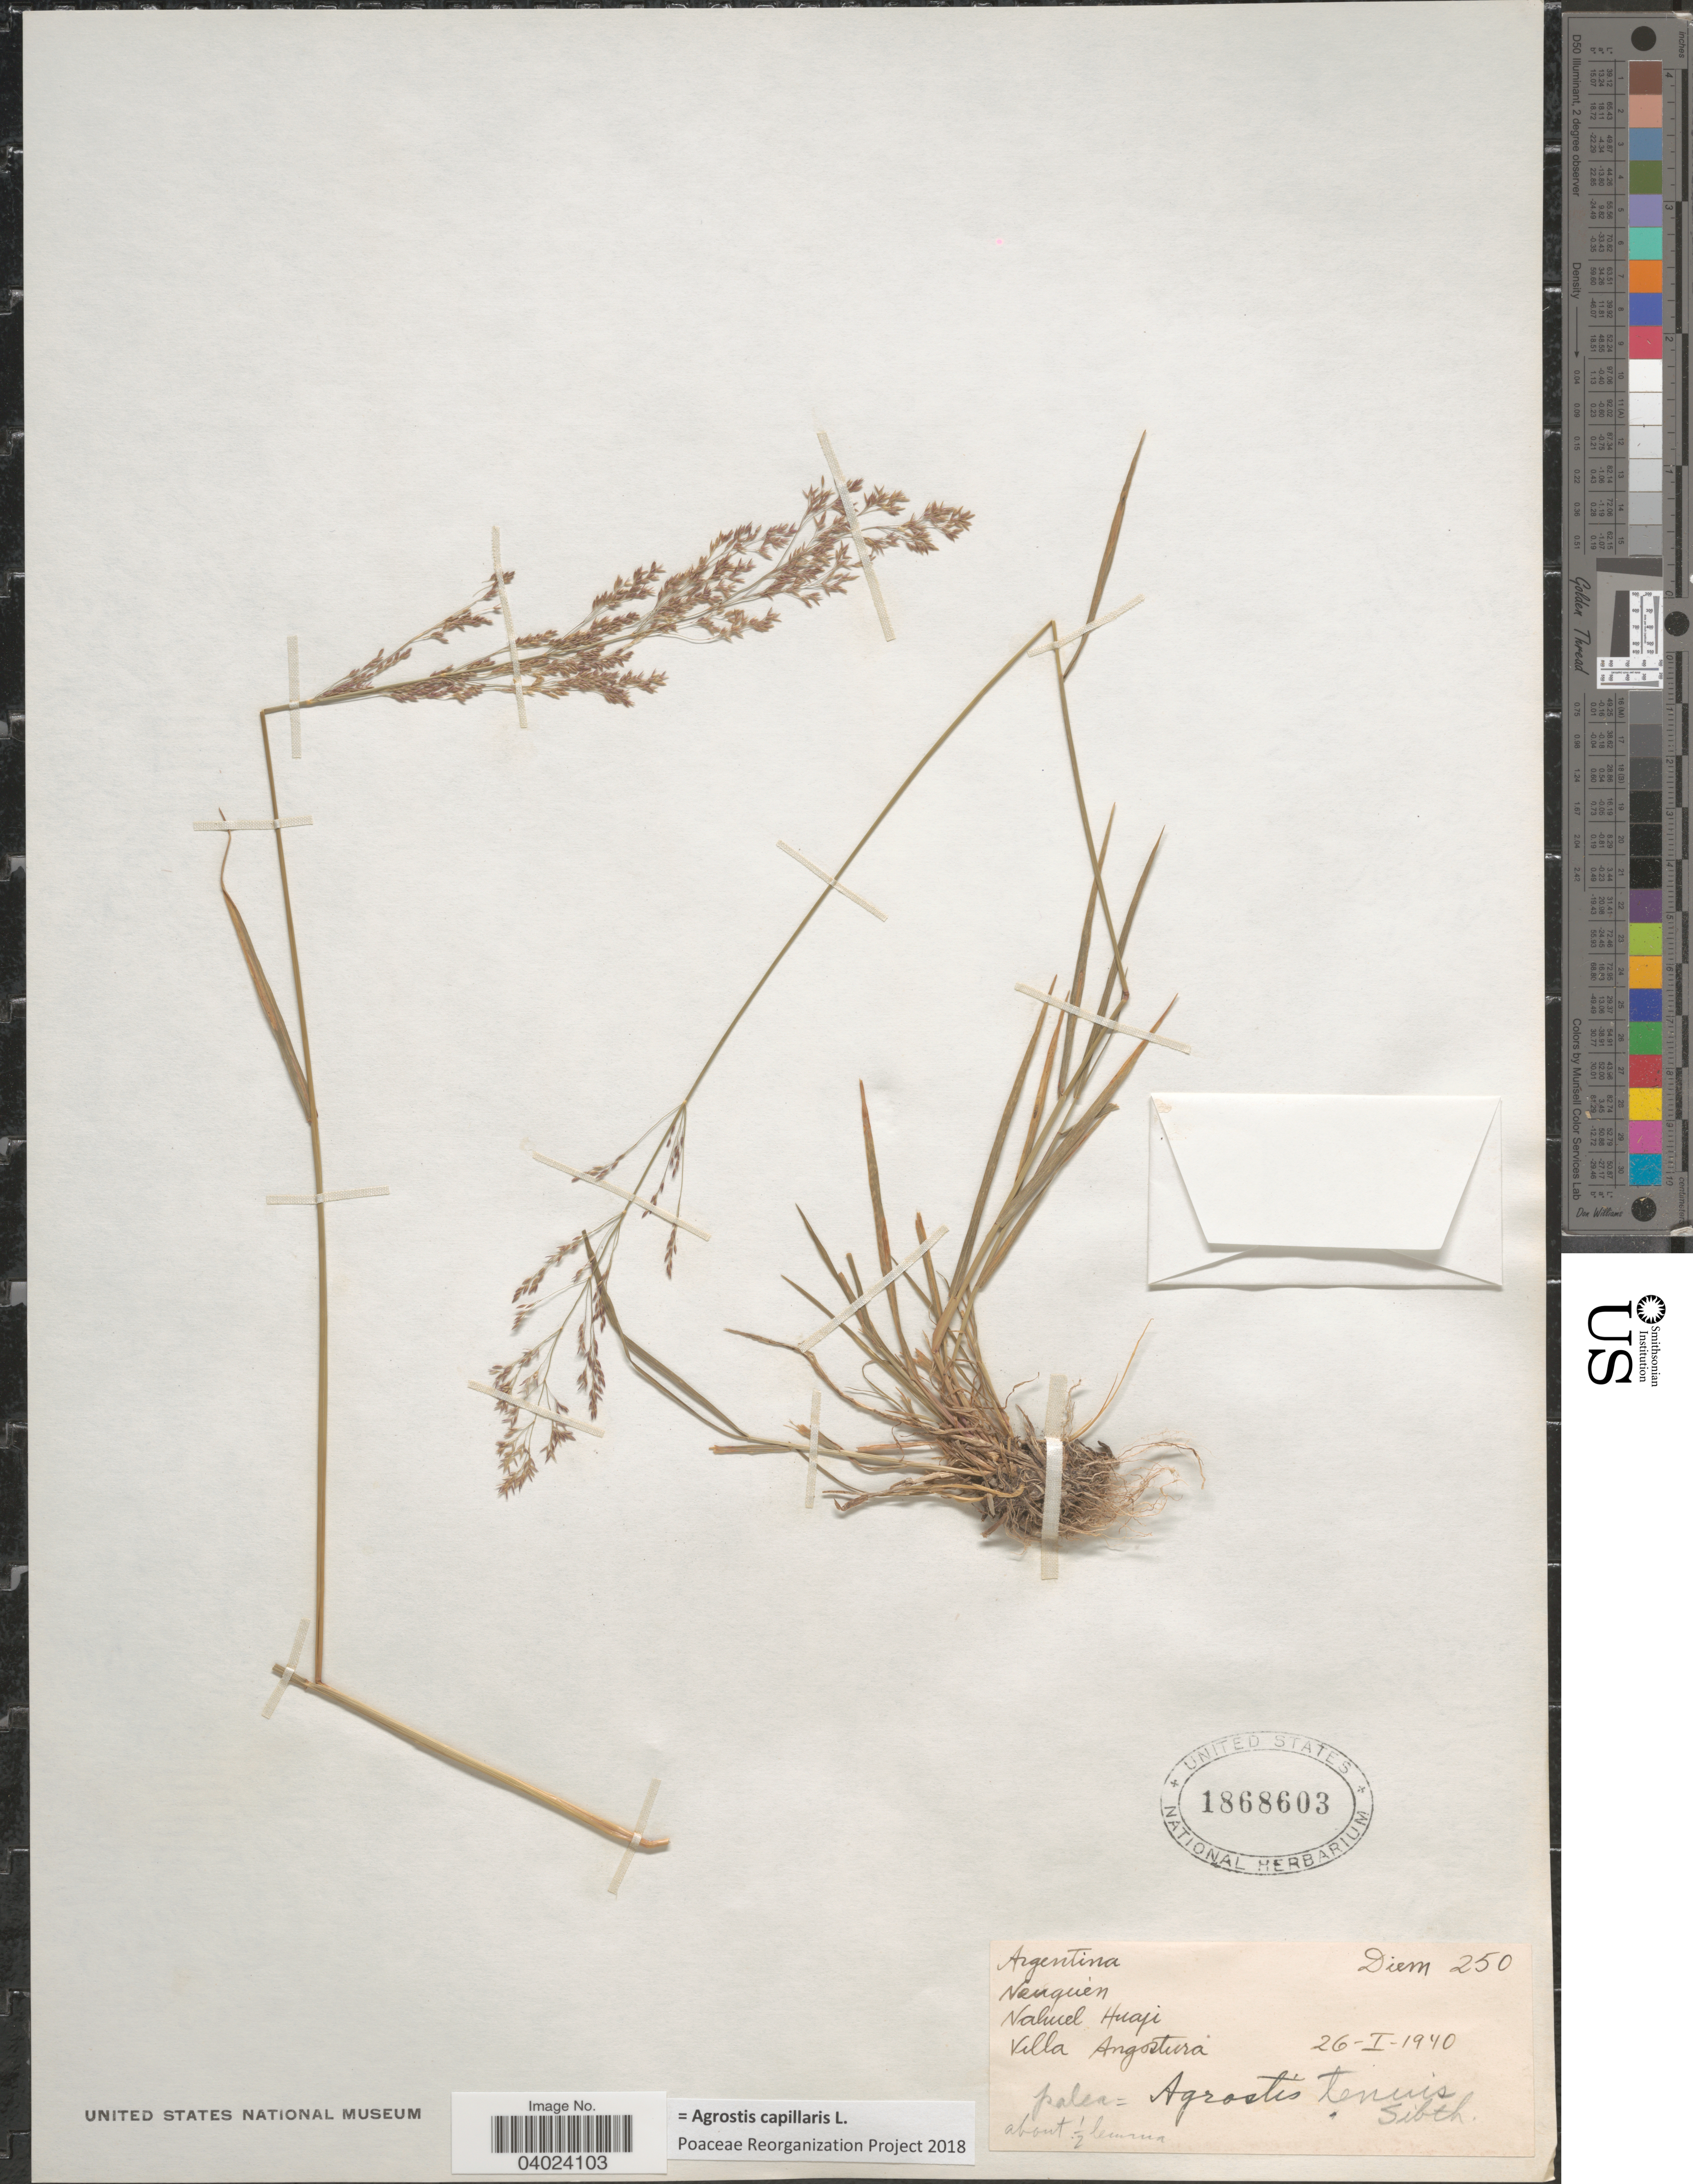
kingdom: Plantae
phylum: Tracheophyta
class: Liliopsida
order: Poales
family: Poaceae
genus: Agrostis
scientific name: Agrostis capillaris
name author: L.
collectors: Diem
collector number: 250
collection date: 1940-01-26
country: Argentina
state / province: Neuquen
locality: Nahuel Huapi. Villa Angostura.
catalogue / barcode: US 1868603